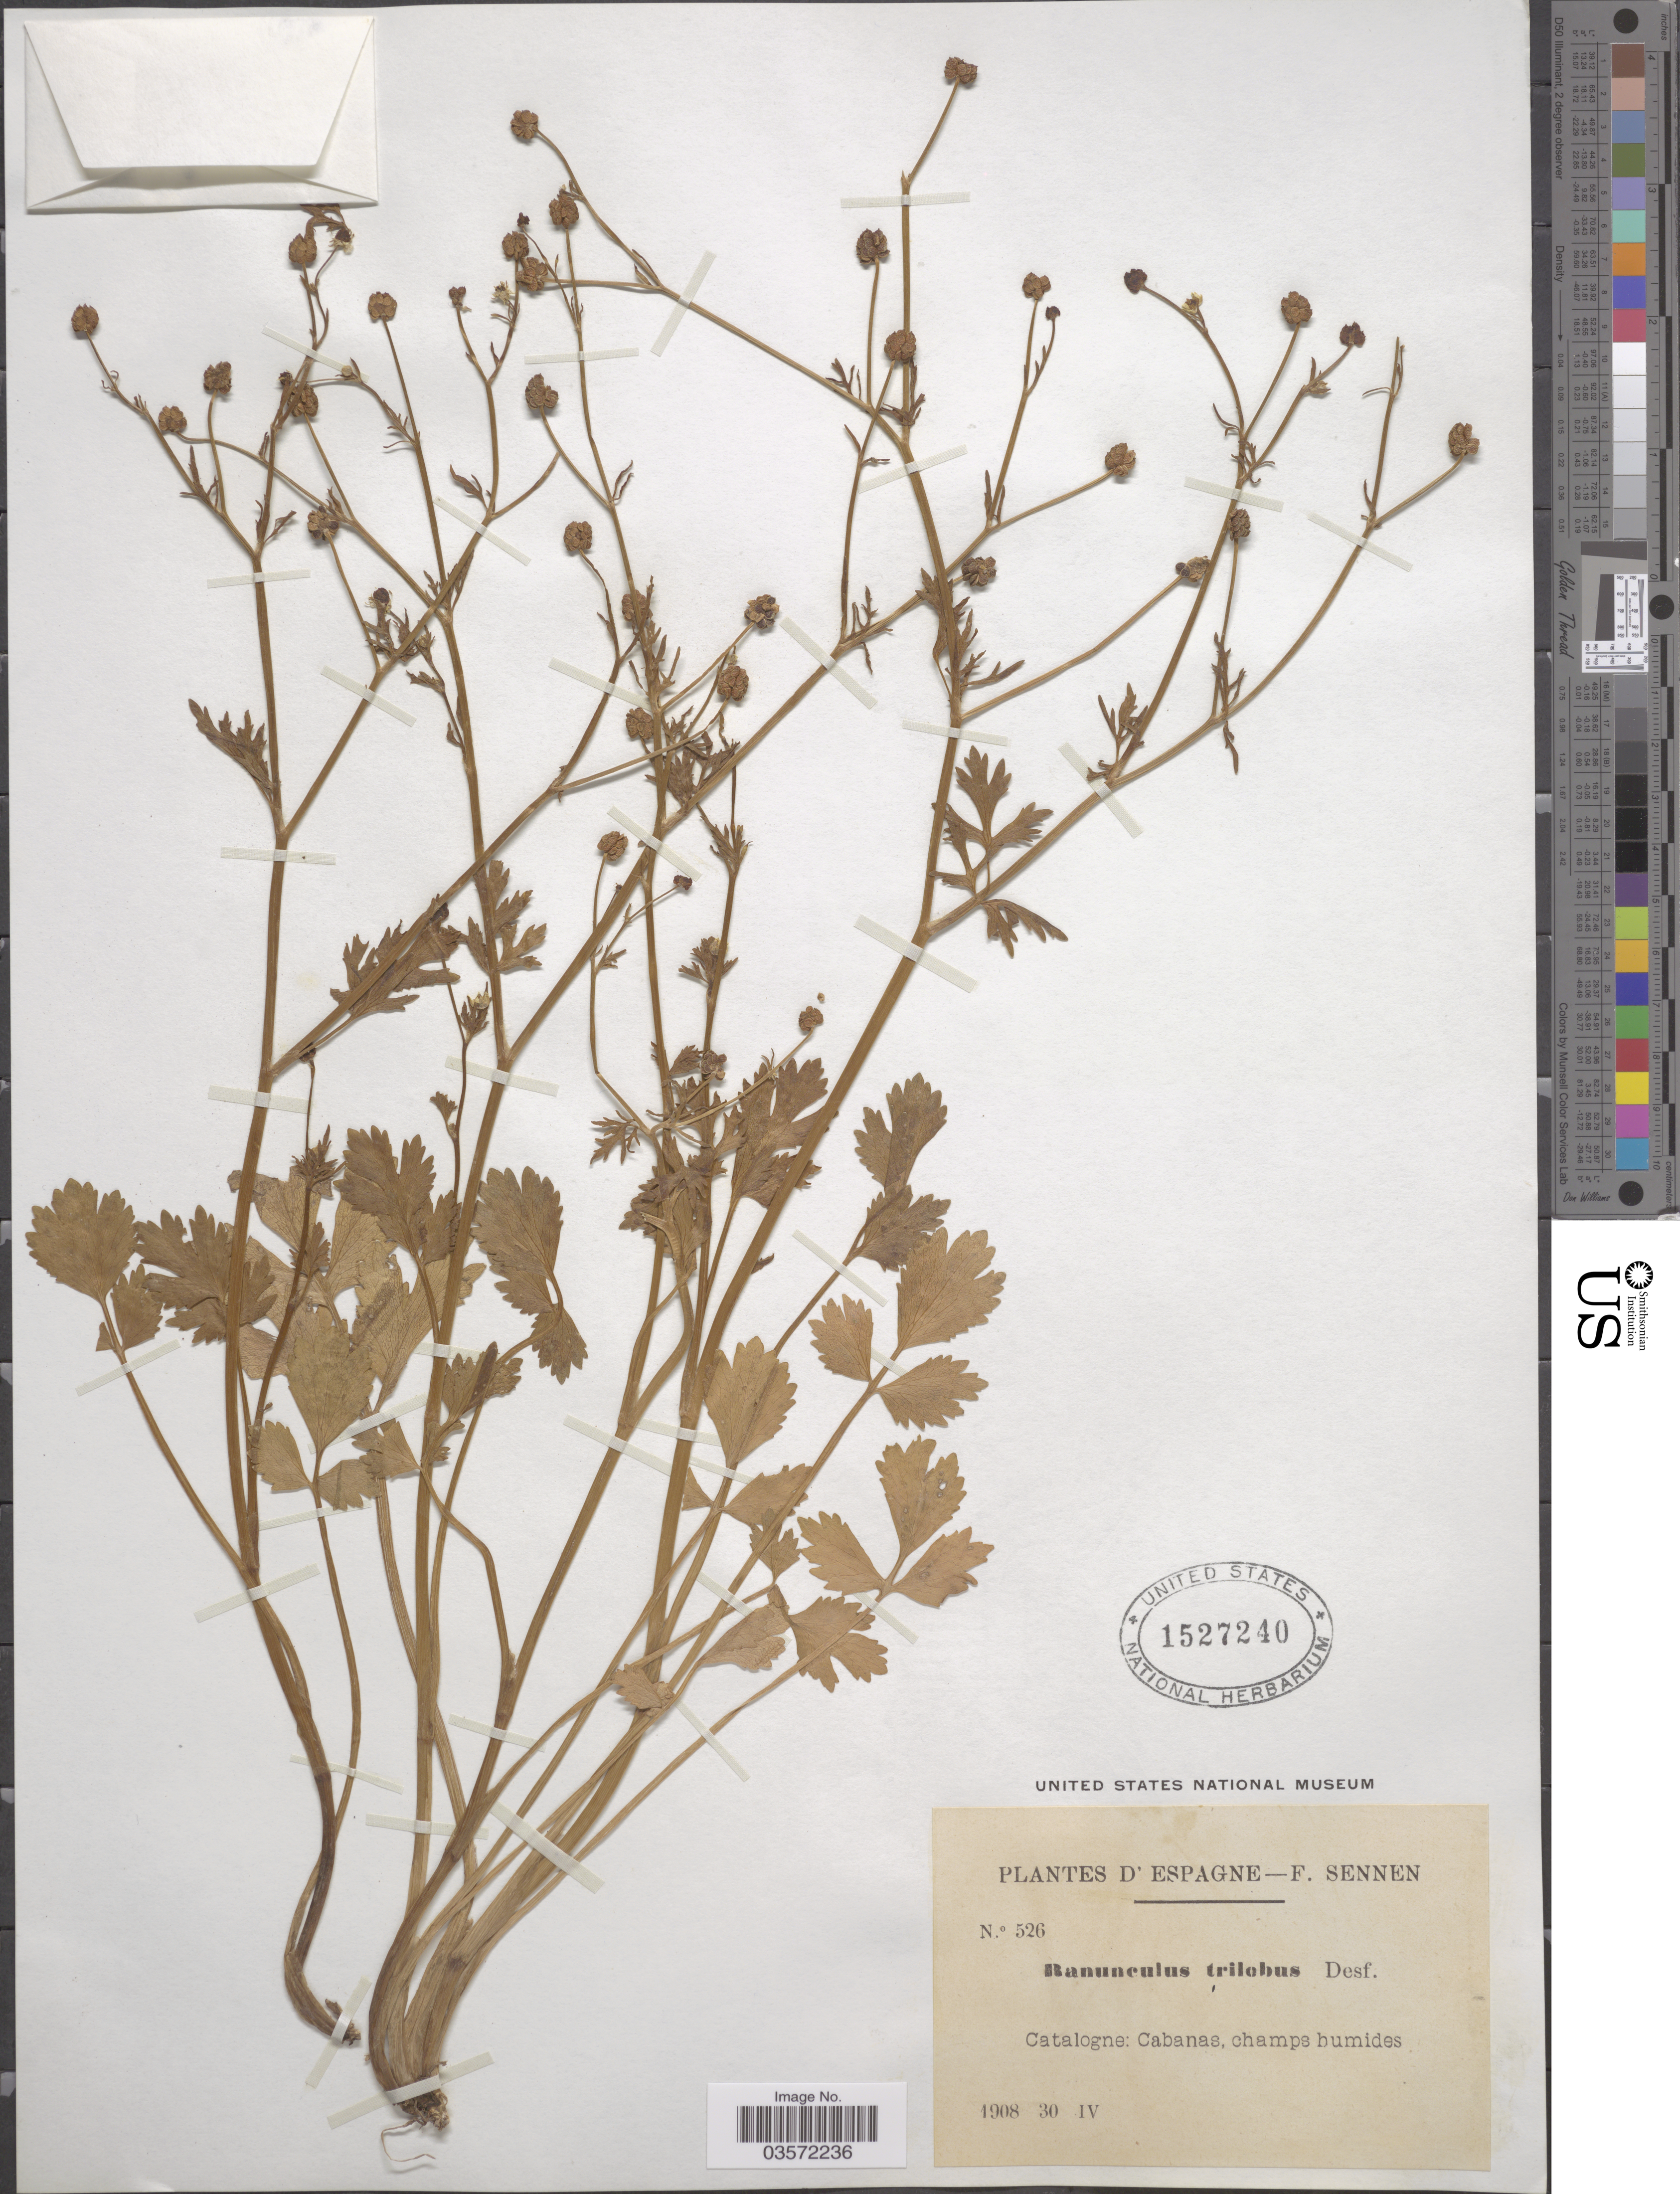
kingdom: Plantae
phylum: Tracheophyta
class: Magnoliopsida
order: Ranunculales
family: Ranunculaceae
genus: Ranunculus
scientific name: Ranunculus trilobus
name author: Desf.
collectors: E. Sennen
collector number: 526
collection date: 1908-04-30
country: Spain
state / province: Catalunya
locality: Espagne. Catalogne: Cabanas, champs humides.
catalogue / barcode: US 1527240